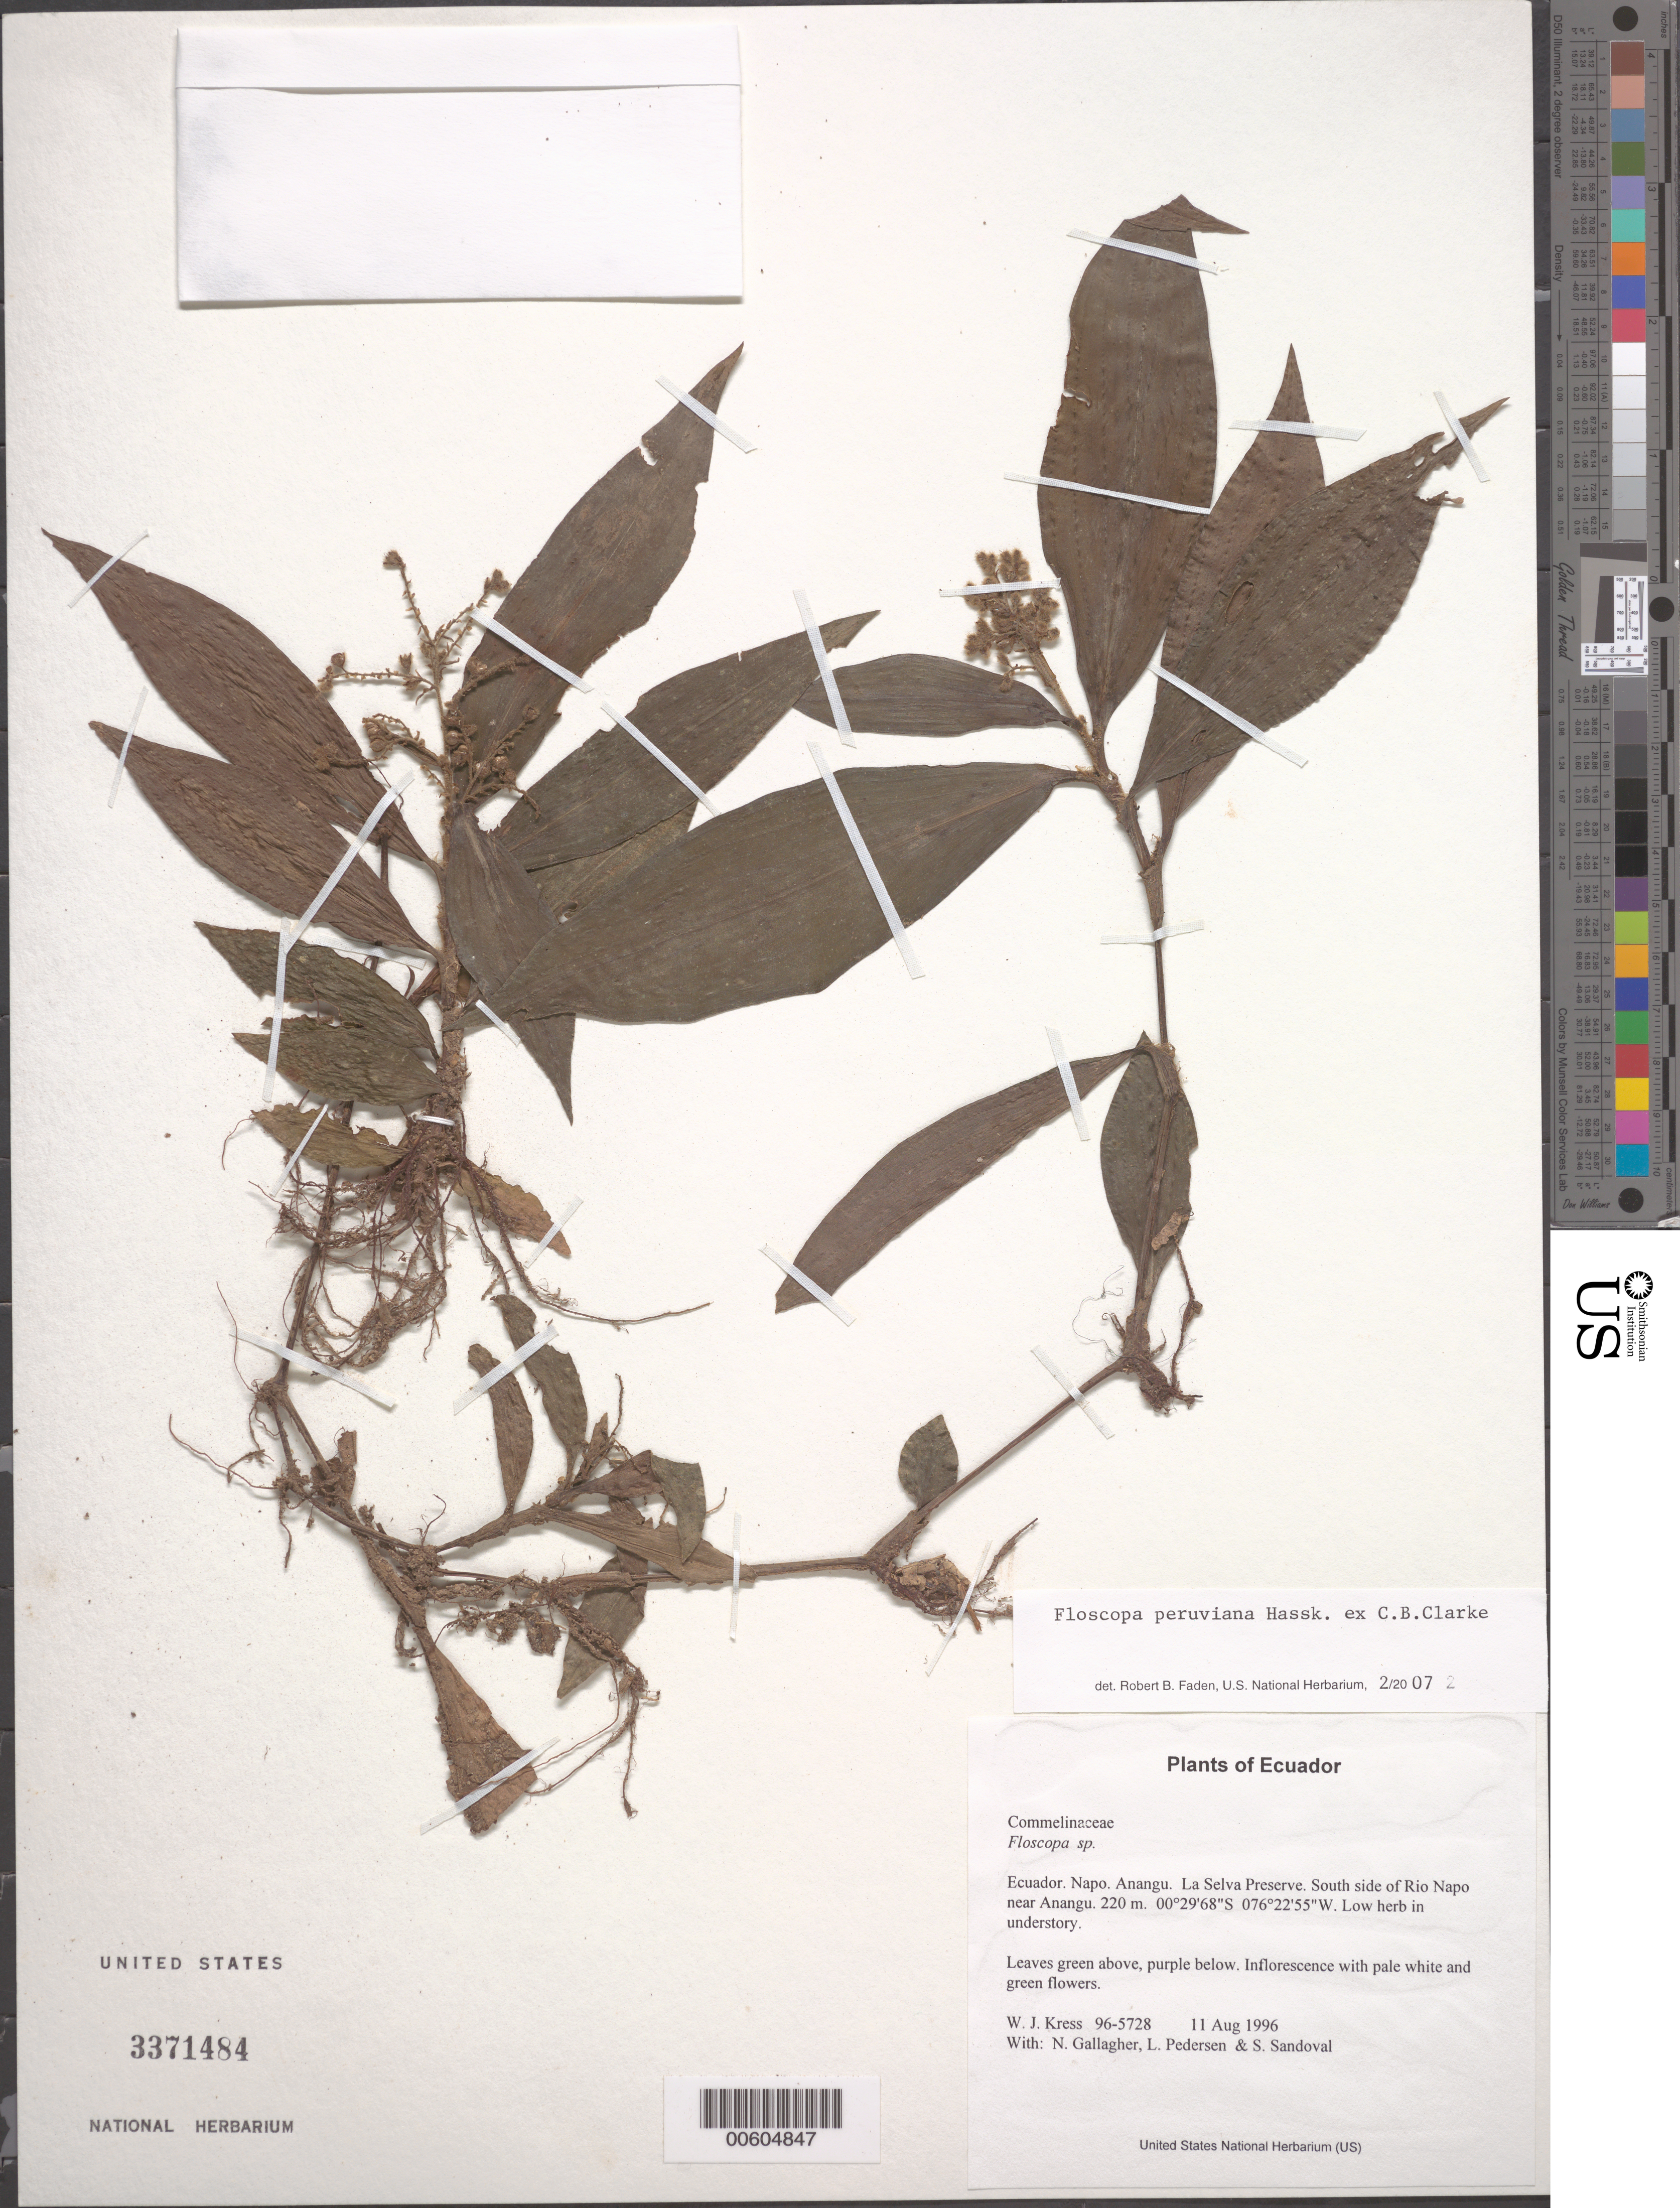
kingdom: Plantae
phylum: Tracheophyta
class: Liliopsida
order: Commelinales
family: Commelinaceae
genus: Floscopa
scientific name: Floscopa peruviana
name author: Hassk. ex C.B. Clarke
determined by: Faden, Robert B., (US), Smithsonian Institution - National Museum of Natural History (UNITED STATES)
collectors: W. J. Kress, N. L. Gallagher, L. Pedersen & S. Sandoval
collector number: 96-5728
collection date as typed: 11 Aug 1996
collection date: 1996-08-11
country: Ecuador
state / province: Napo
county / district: Anangu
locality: La Selva Preserve. South side of Rio Napo near Anangu.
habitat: Low herb in understory.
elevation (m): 220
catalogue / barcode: US 3371484